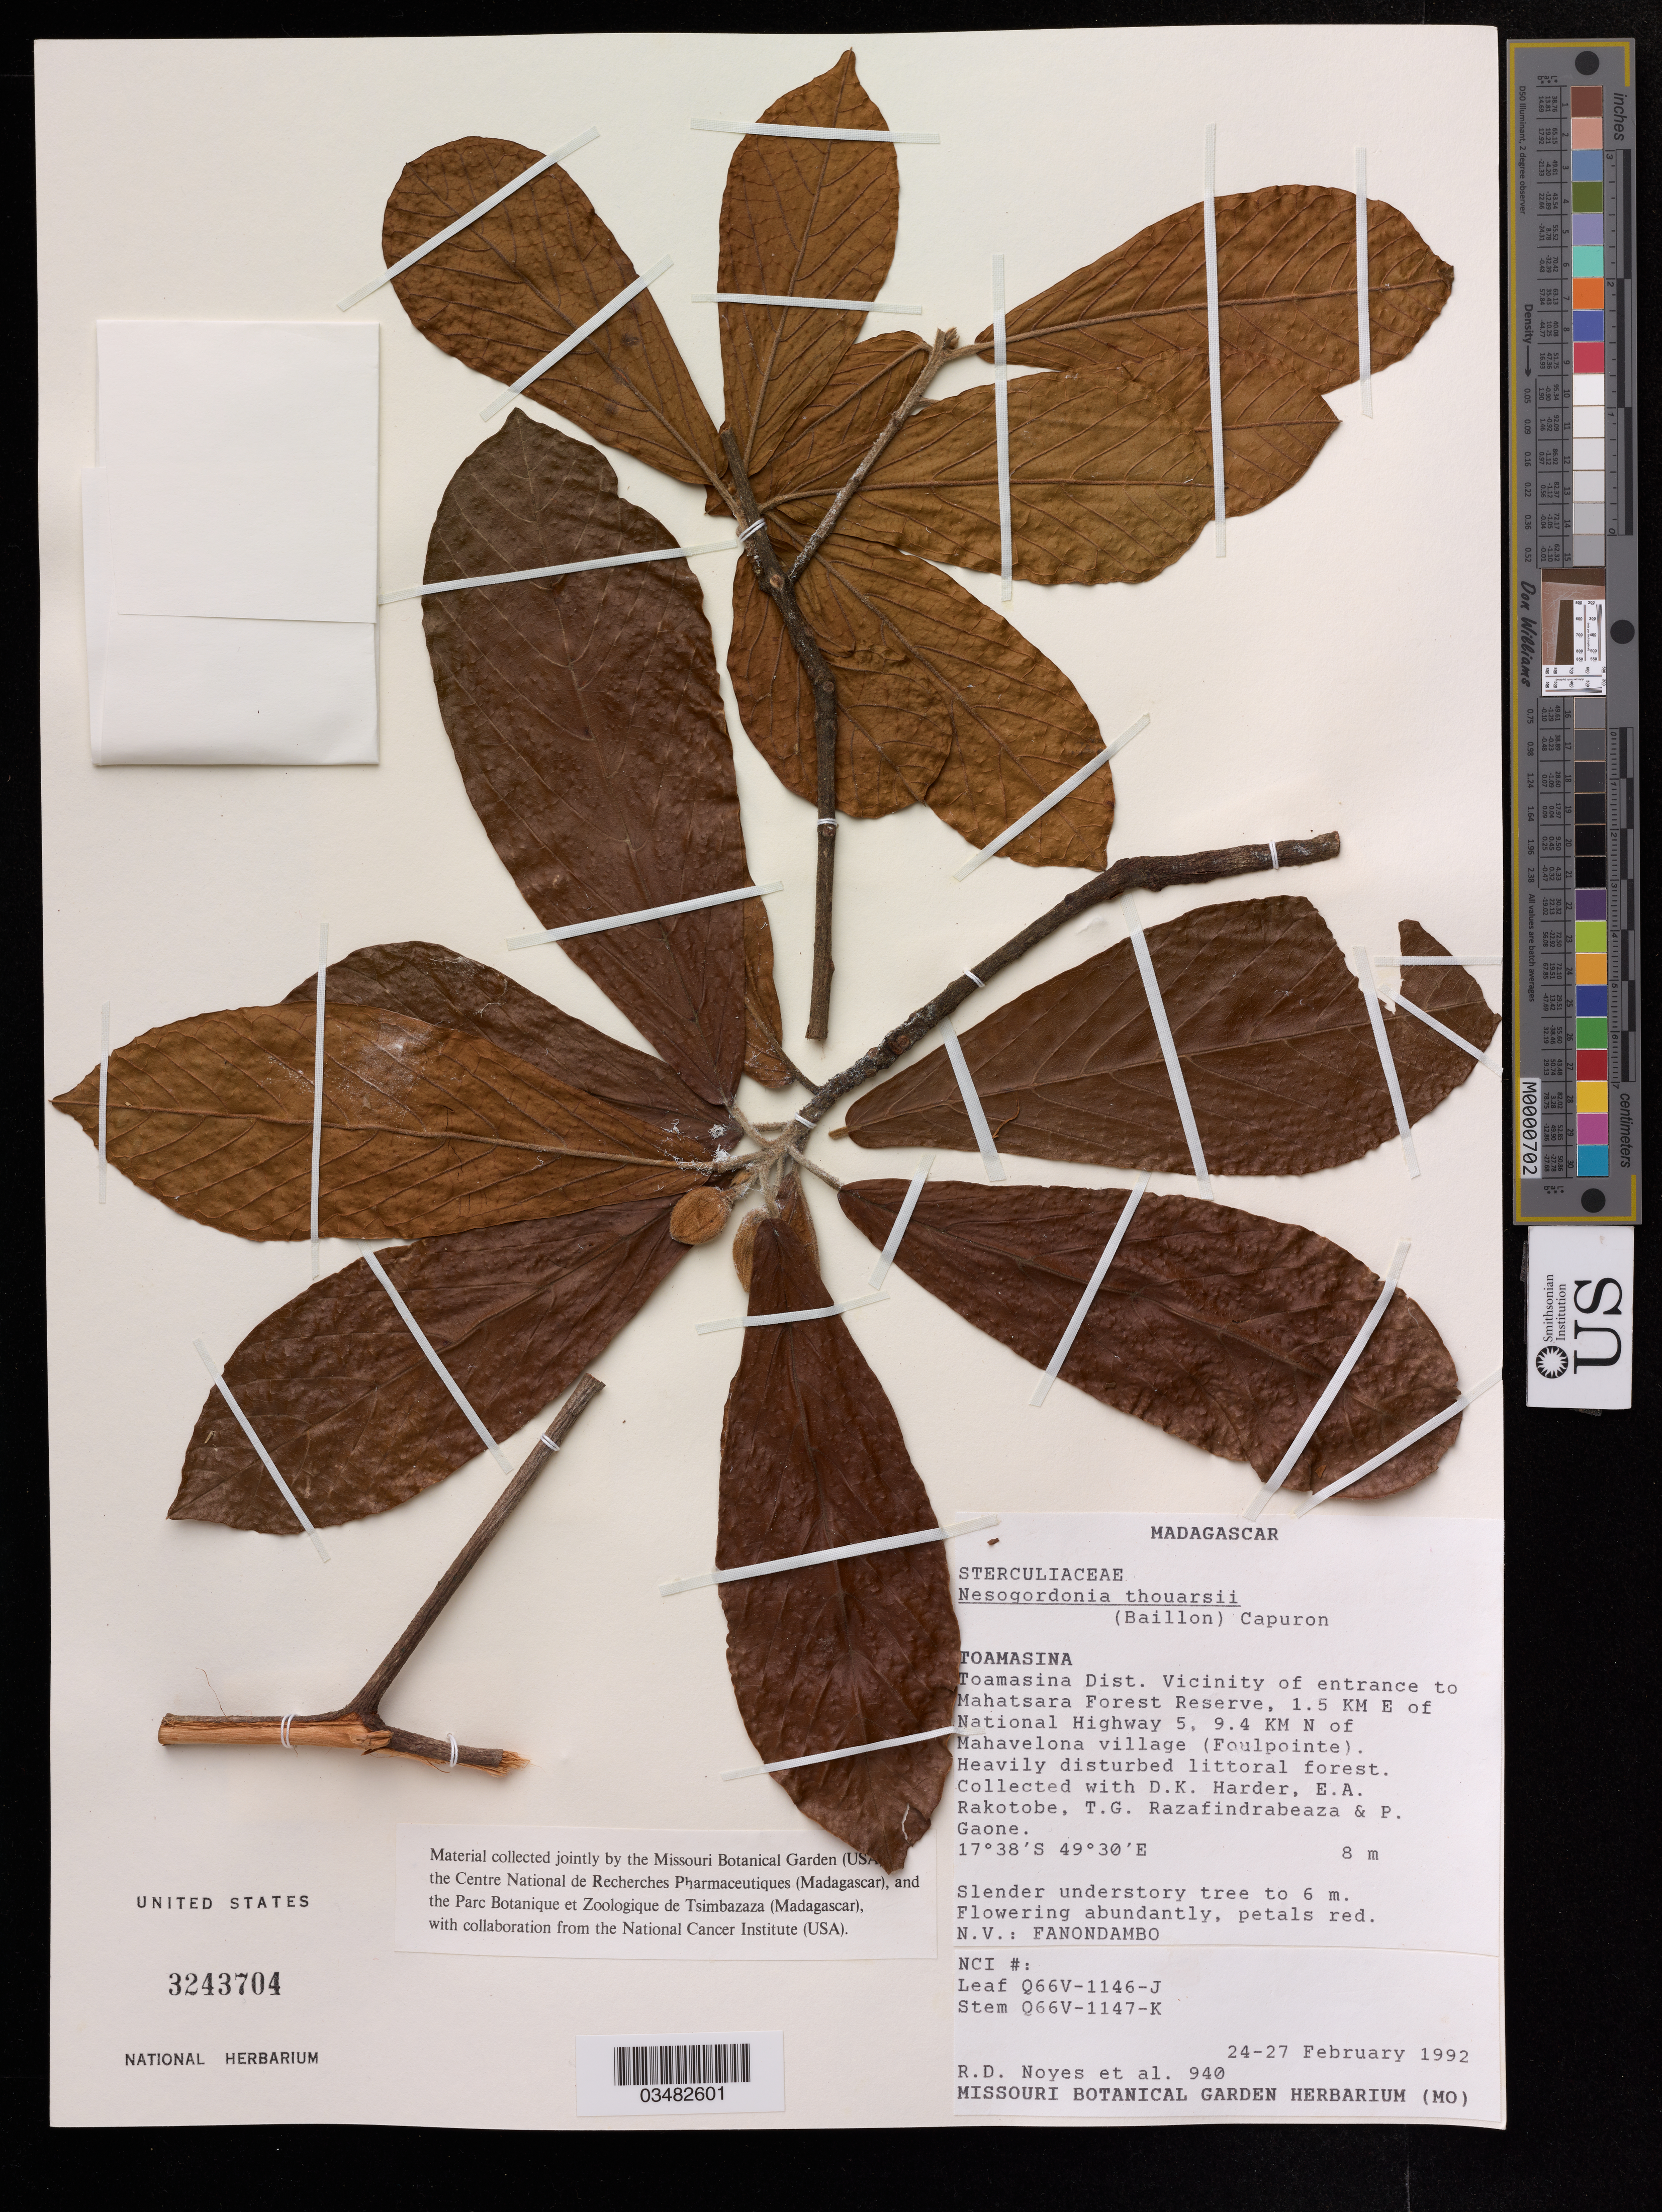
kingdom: Plantae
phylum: Tracheophyta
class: Magnoliopsida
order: Malvales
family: Malvaceae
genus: Nesogordonia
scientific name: Nesogordonia thouarsii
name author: (Baill.) Capuron ex Arènes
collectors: R. Noyes et al.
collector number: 940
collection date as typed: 24-27 Feb 1992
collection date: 1992-02-24/1992-02-27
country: Madagascar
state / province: Atsinanana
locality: Toamasina Dist. Vicinity of entrance to Mahatsara Forest Reserve, 1.5 km E of National Highway 5, 9.4 km N of Mahavelona village (Foulpointe).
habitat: heavily disturbed littoral forest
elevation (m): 8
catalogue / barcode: US 3243704